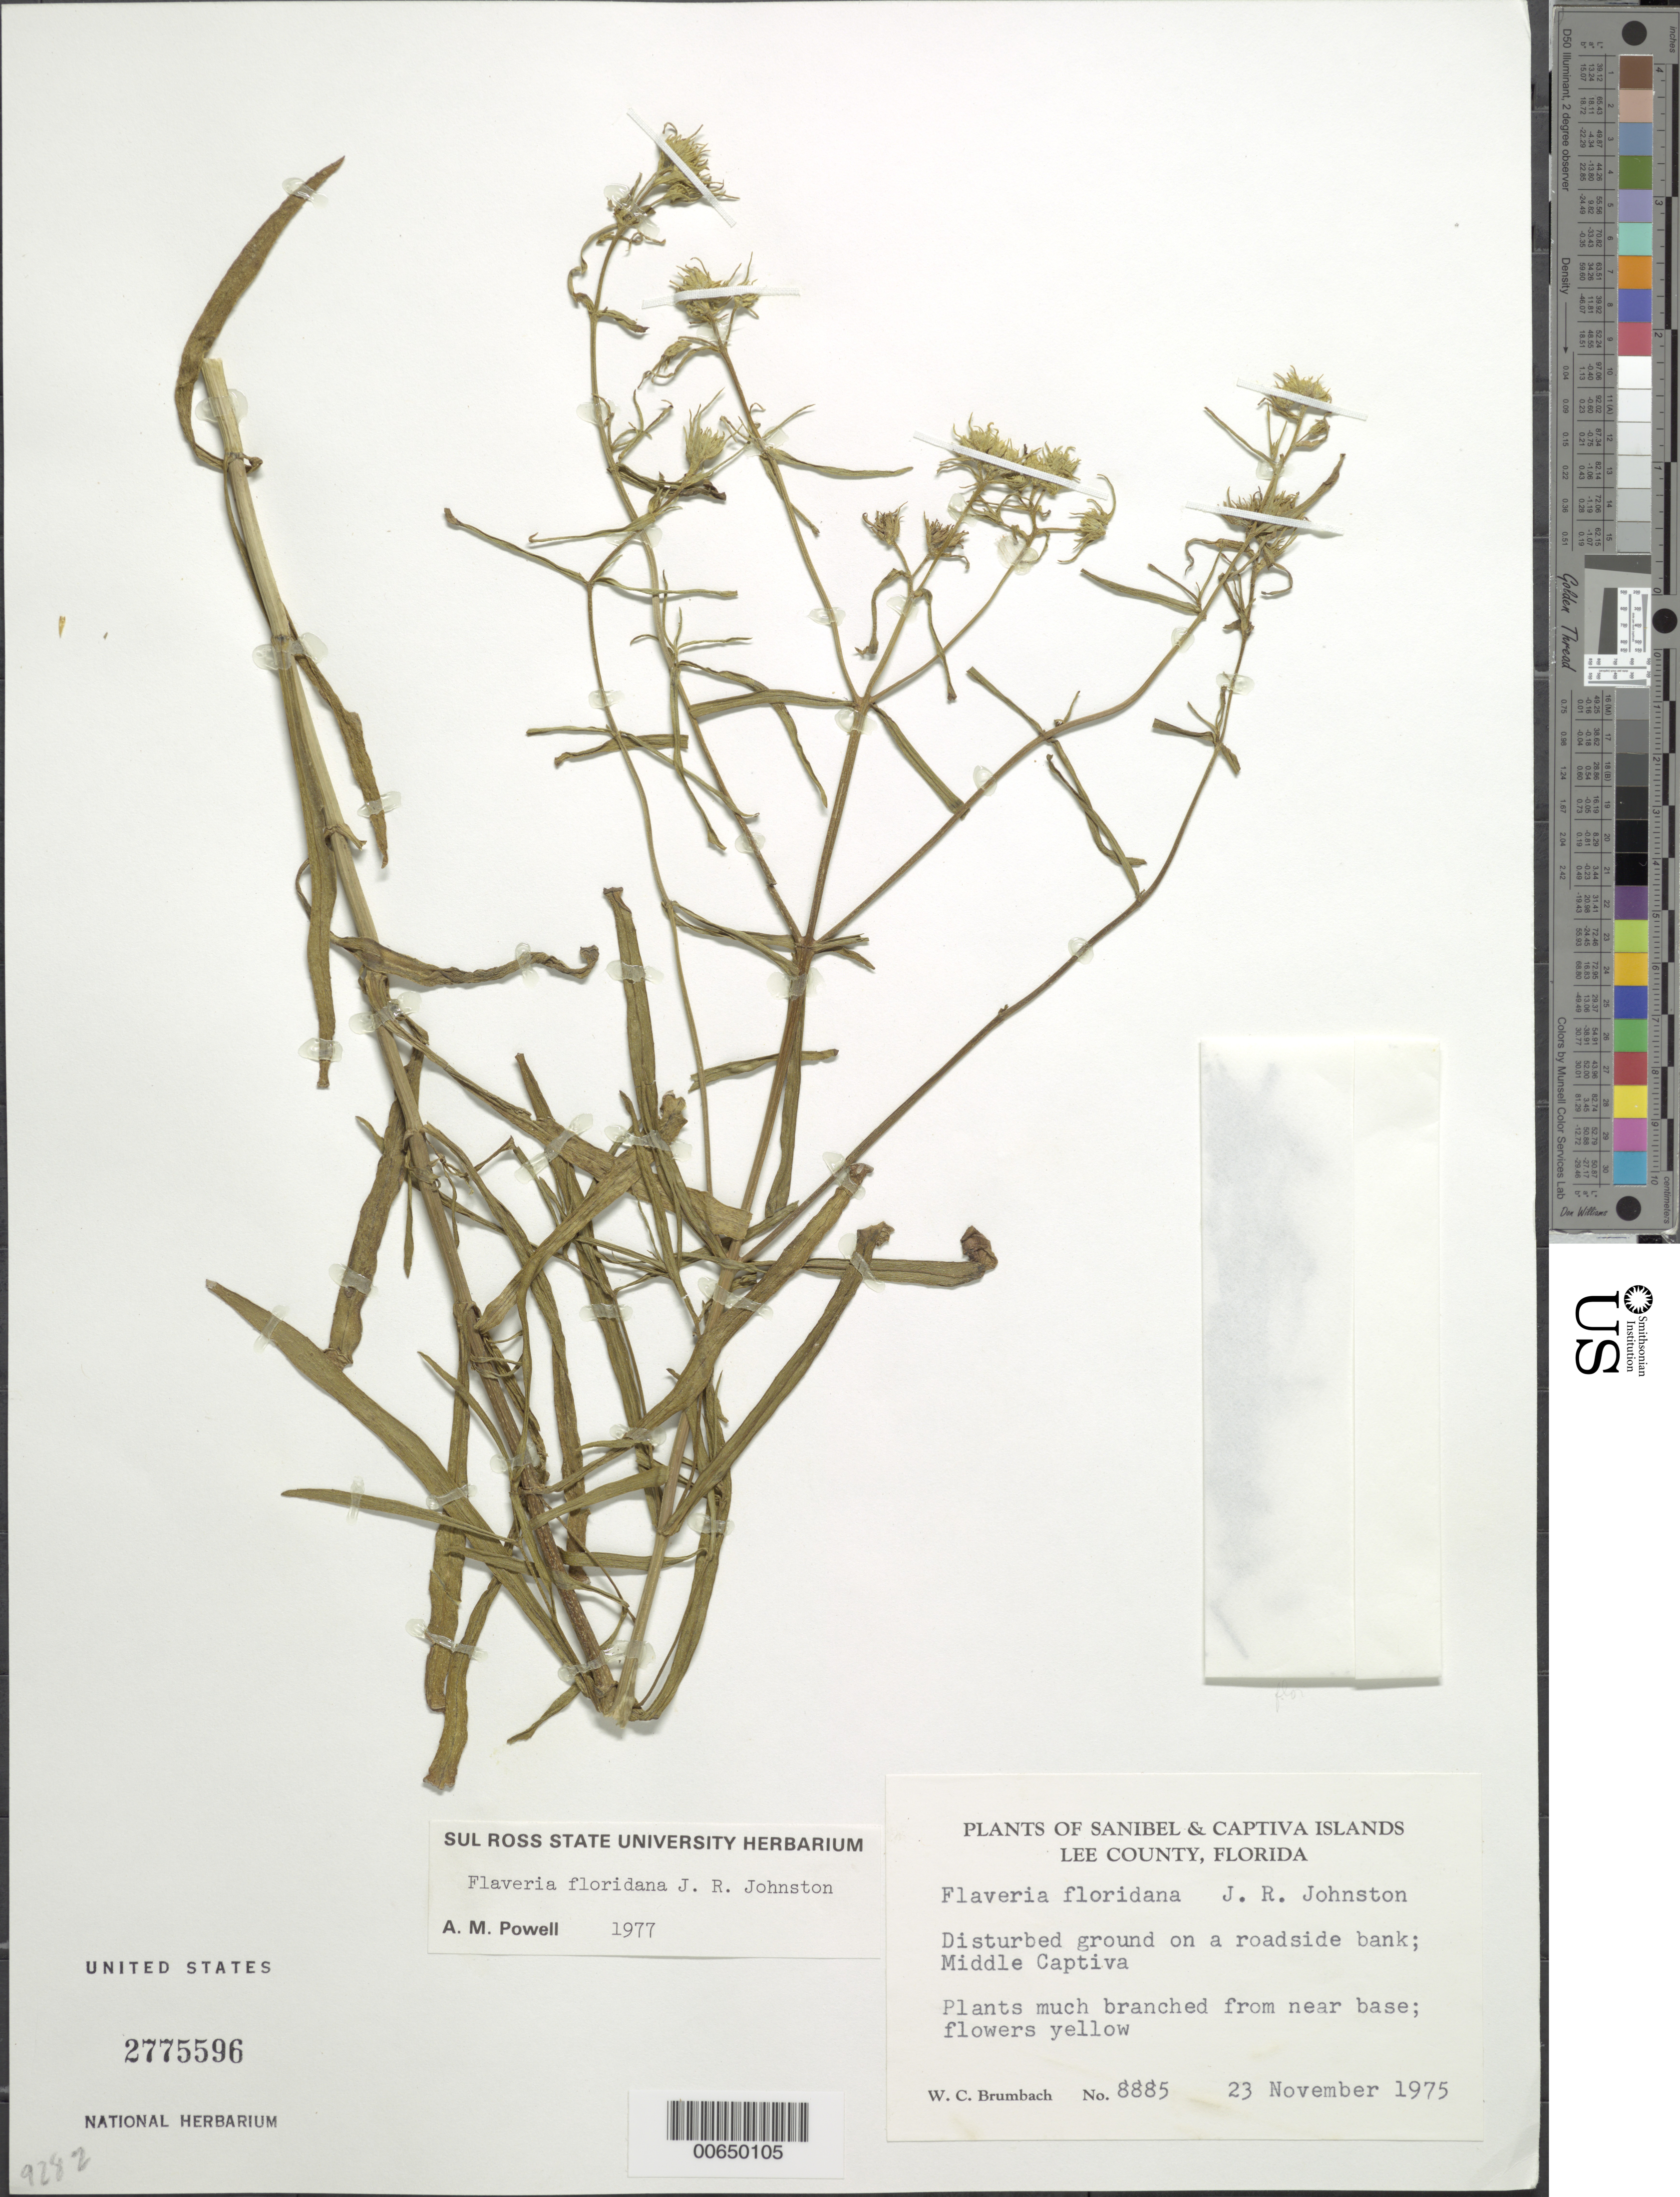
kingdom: Plantae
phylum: Tracheophyta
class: Magnoliopsida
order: Asterales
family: Asteraceae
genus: Flaveria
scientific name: Flaveria floridana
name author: J.R. Johnst.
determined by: Powell, A. M.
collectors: W. C. Brumbach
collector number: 8885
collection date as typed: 23 Nov 1975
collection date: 1975-11-23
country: United States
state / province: Florida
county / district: Lee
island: Captiva Island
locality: Middle Captiva Island.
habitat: Disturbed ground on a roadside bank.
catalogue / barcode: US 2775596